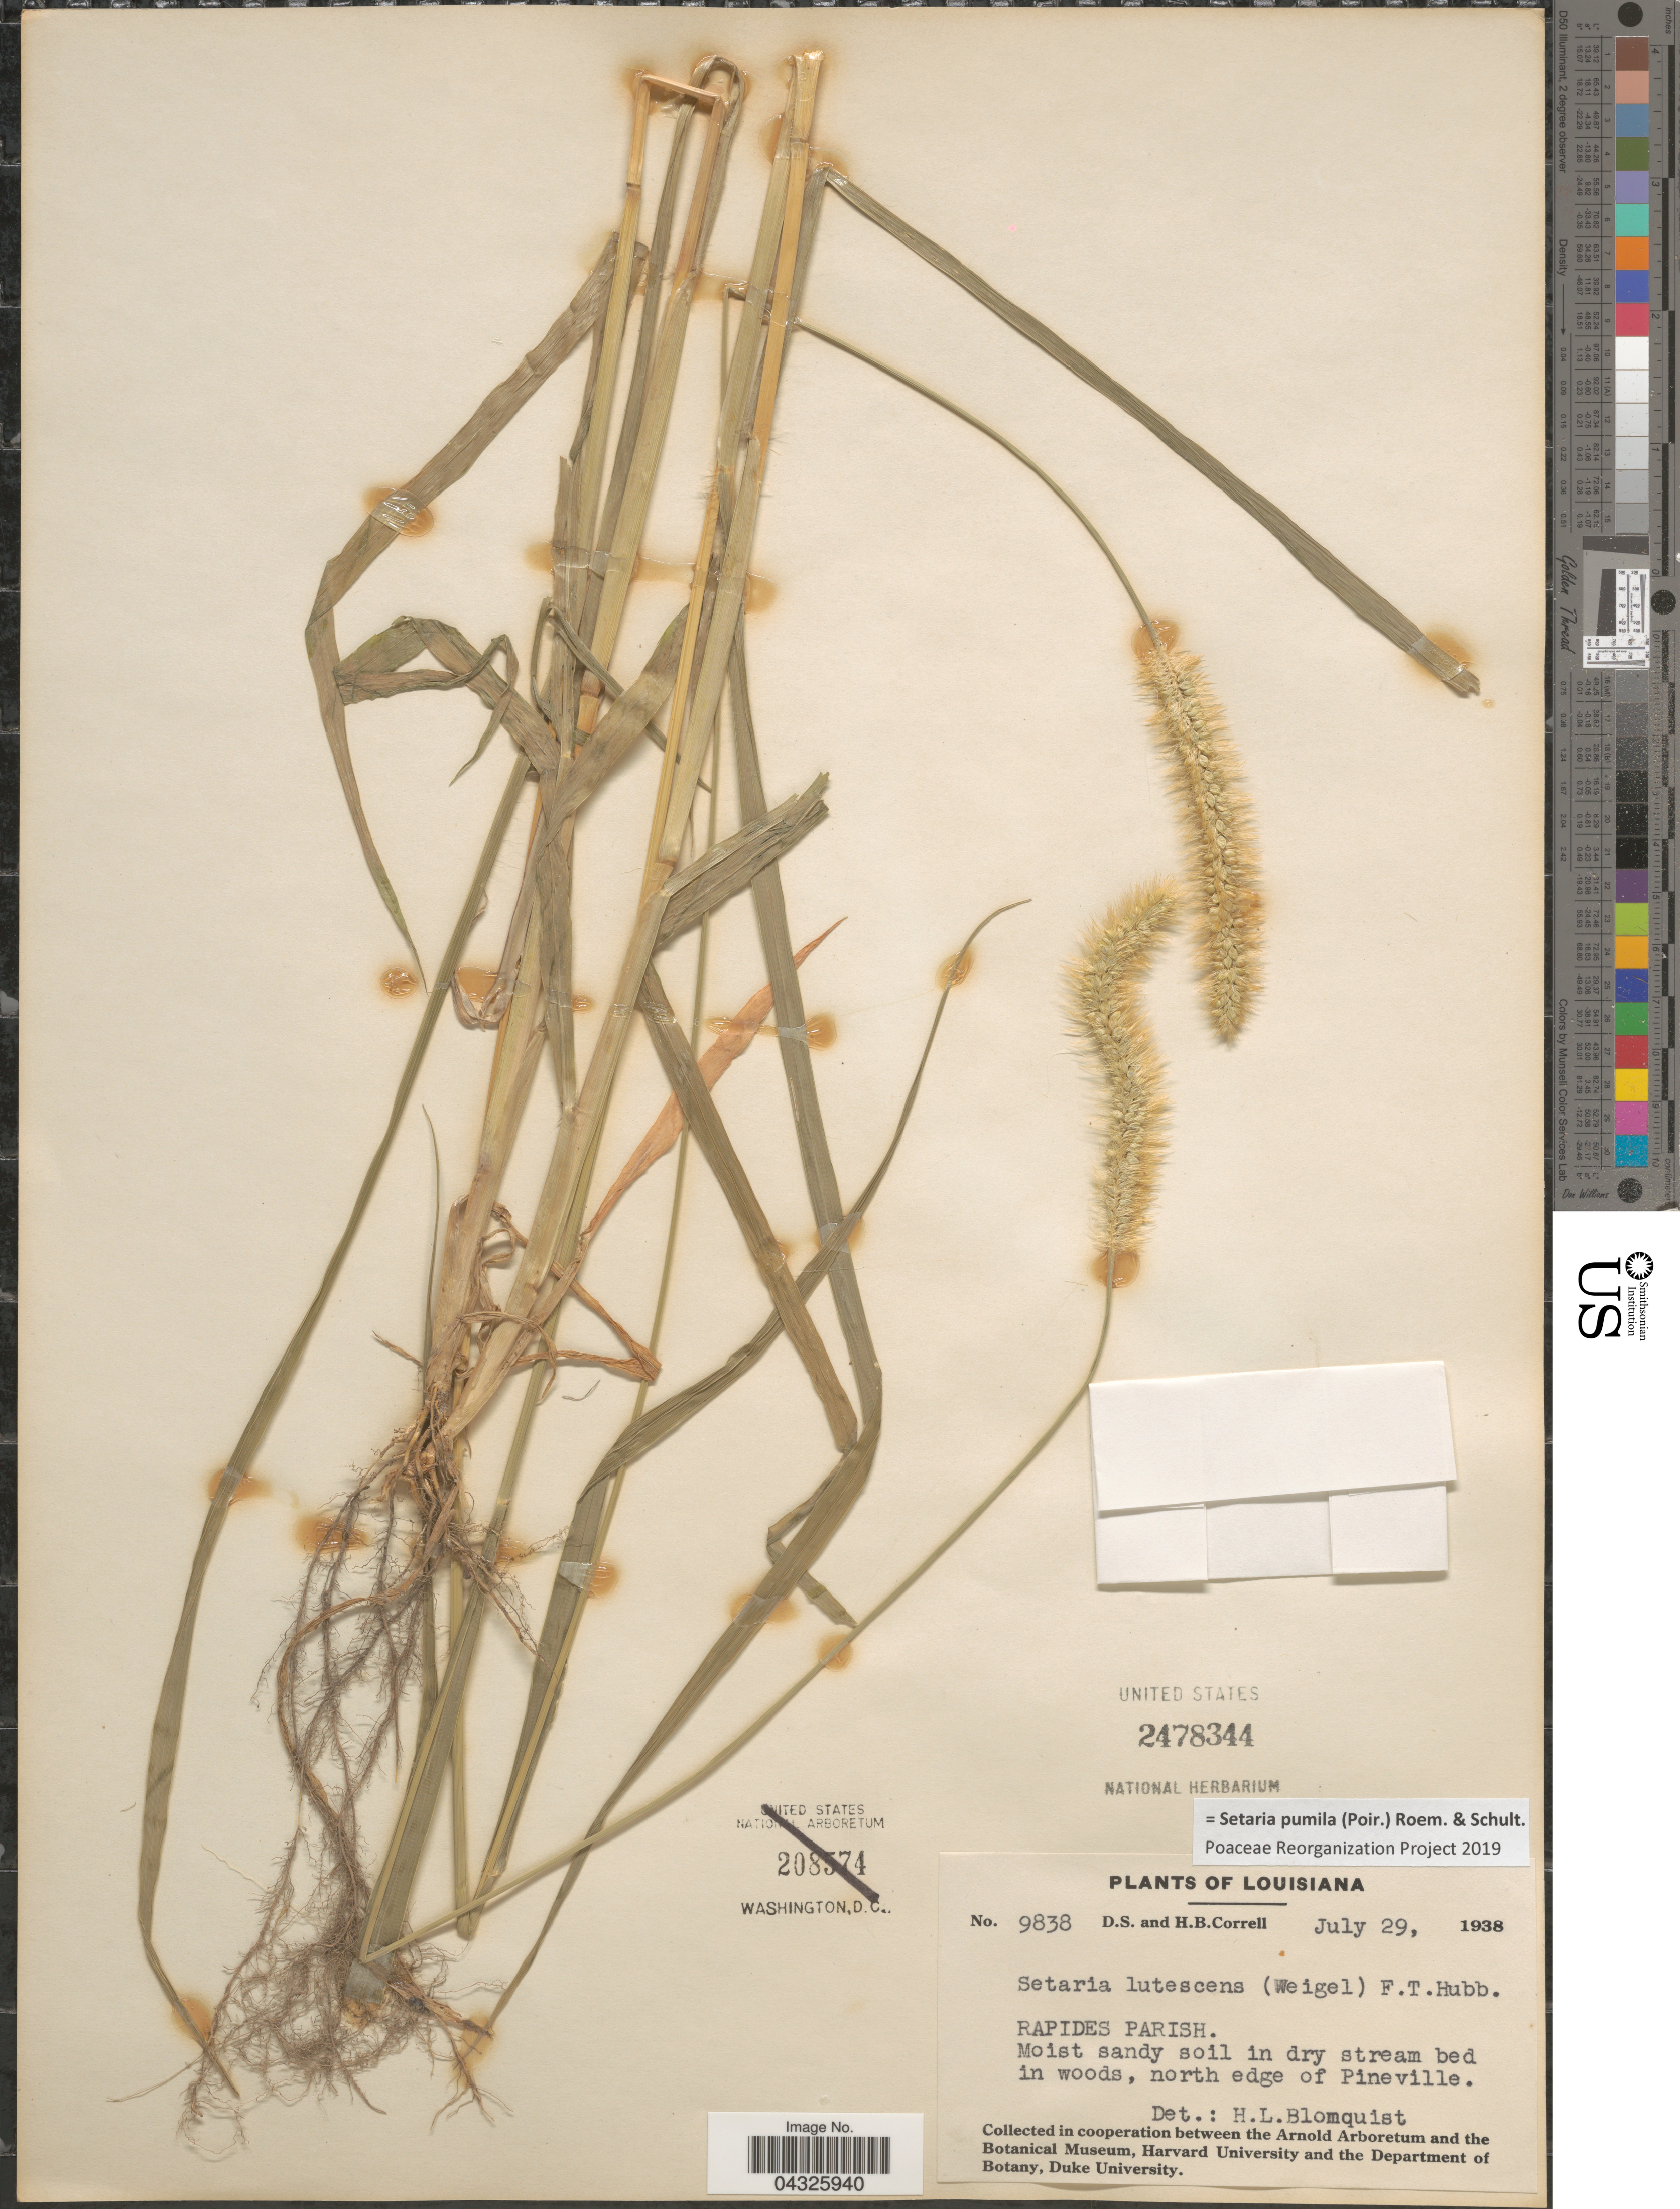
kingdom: Plantae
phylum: Tracheophyta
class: Liliopsida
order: Poales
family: Poaceae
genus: Setaria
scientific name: Setaria pumila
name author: (Poir.) Roem. & Schult.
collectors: D. S. Correll & H. Correll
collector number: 9838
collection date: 1938-07-29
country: United States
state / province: Louisiana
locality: Rapides Parish. North edge of Pineville.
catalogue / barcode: US 2478344